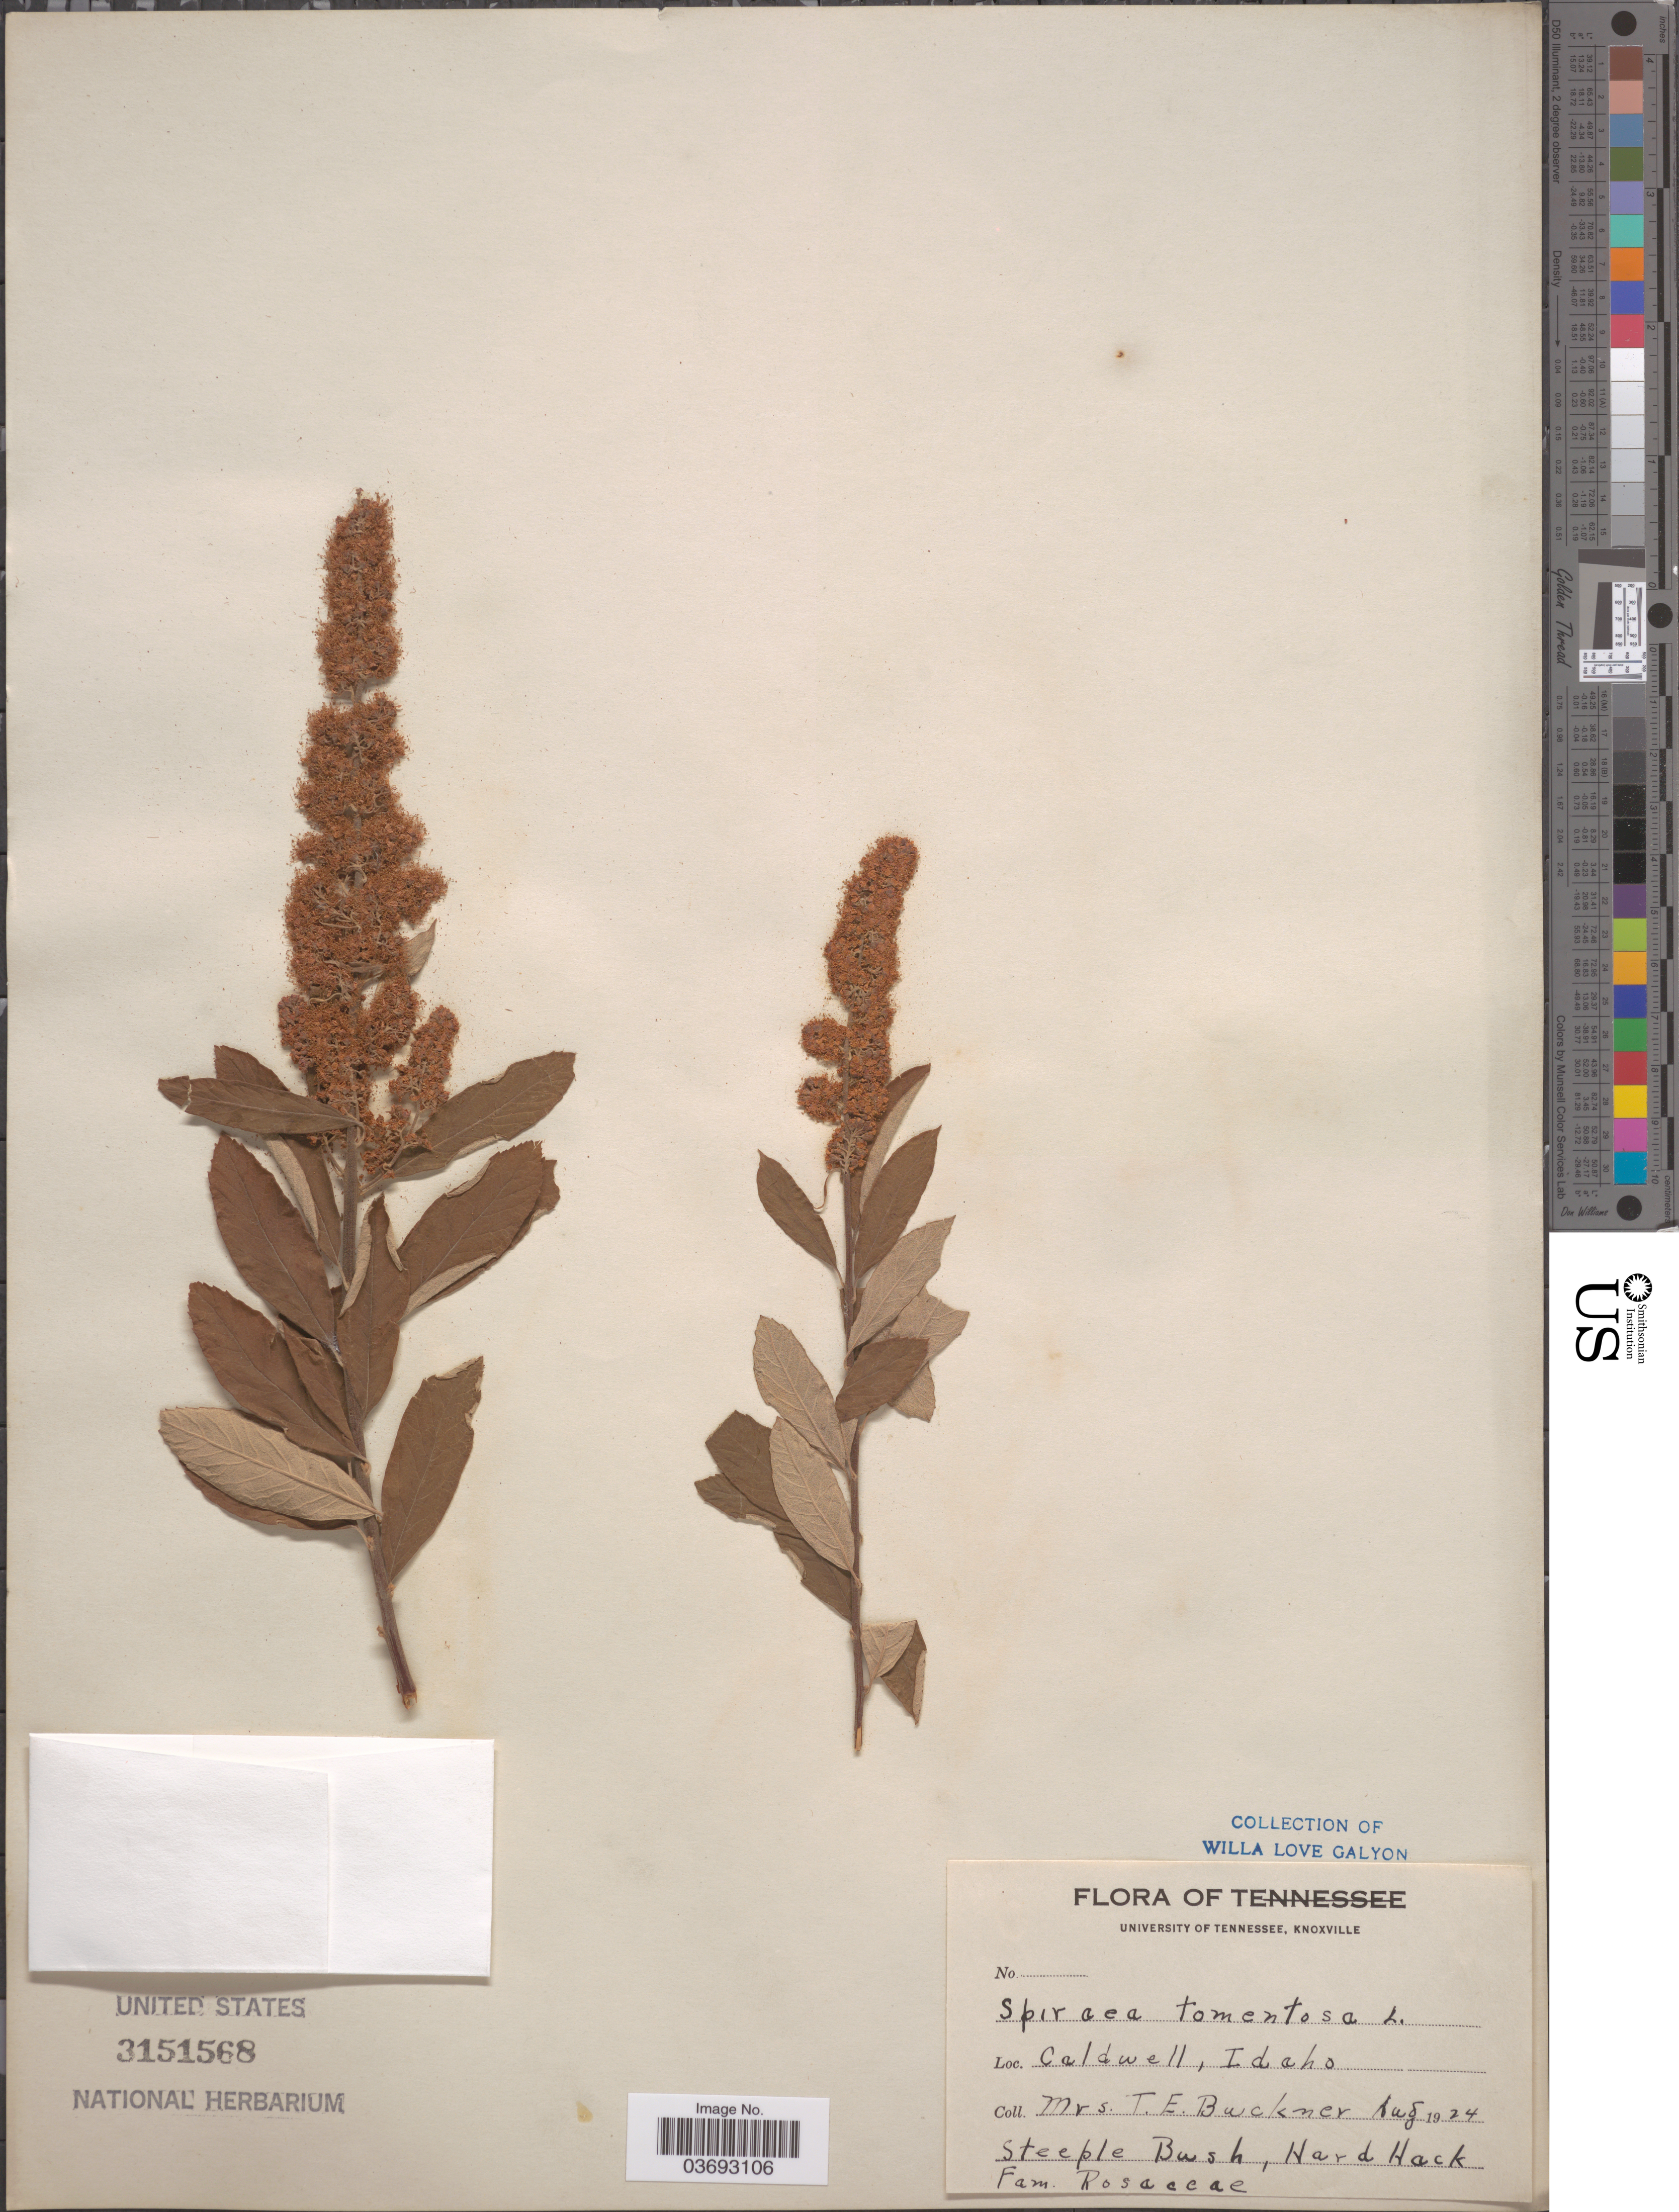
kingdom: Plantae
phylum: Tracheophyta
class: Magnoliopsida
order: Rosales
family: Rosaceae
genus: Spiraea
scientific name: Spiraea tomentosa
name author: L.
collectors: T. Buckner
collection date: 1924-08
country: United States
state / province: Idaho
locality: Caldwell.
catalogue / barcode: US 3151568